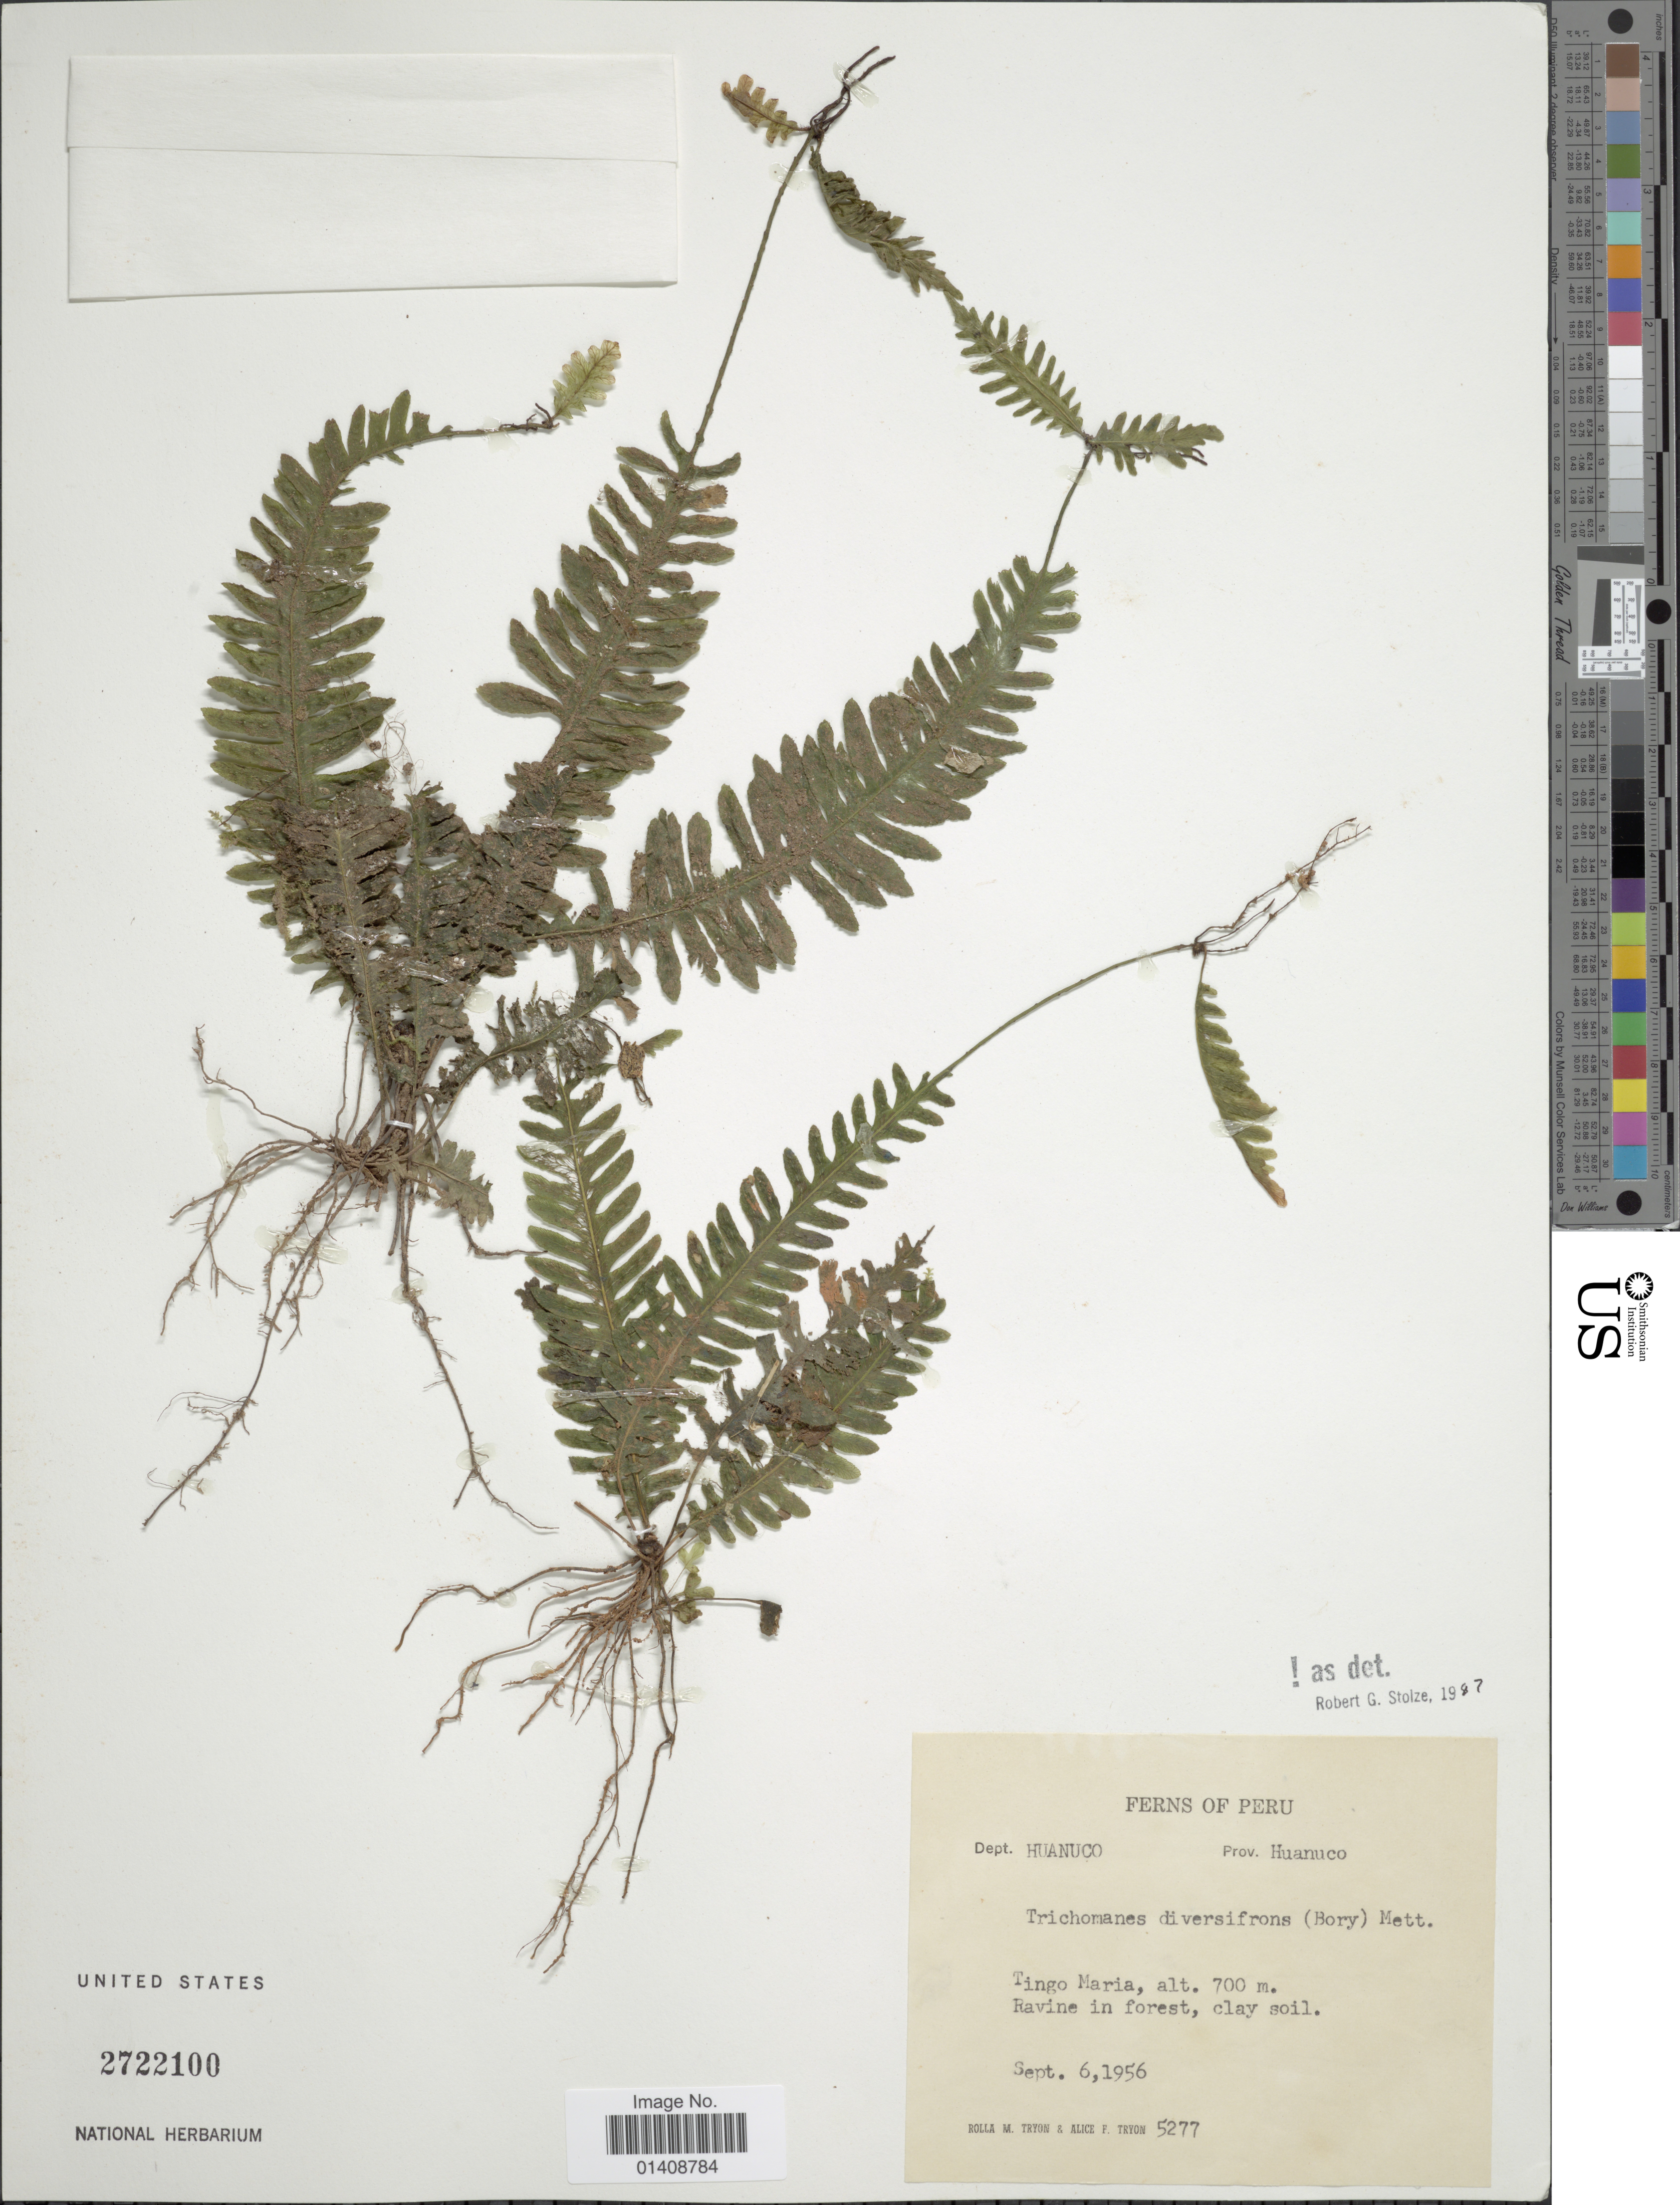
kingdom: Plantae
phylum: Tracheophyta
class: Polypodiopsida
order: Hymenophyllales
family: Hymenophyllaceae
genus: Trichomanes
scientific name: Trichomanes diversifrons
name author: (Bory) Mett. ex Sadeb.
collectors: R. M. Tryon & A. F. Tryon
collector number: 5277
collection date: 1956-09-06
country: Peru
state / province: Huánuco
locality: Dep. Huanuco, Tingo Maria.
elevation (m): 700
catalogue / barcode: US 2722100